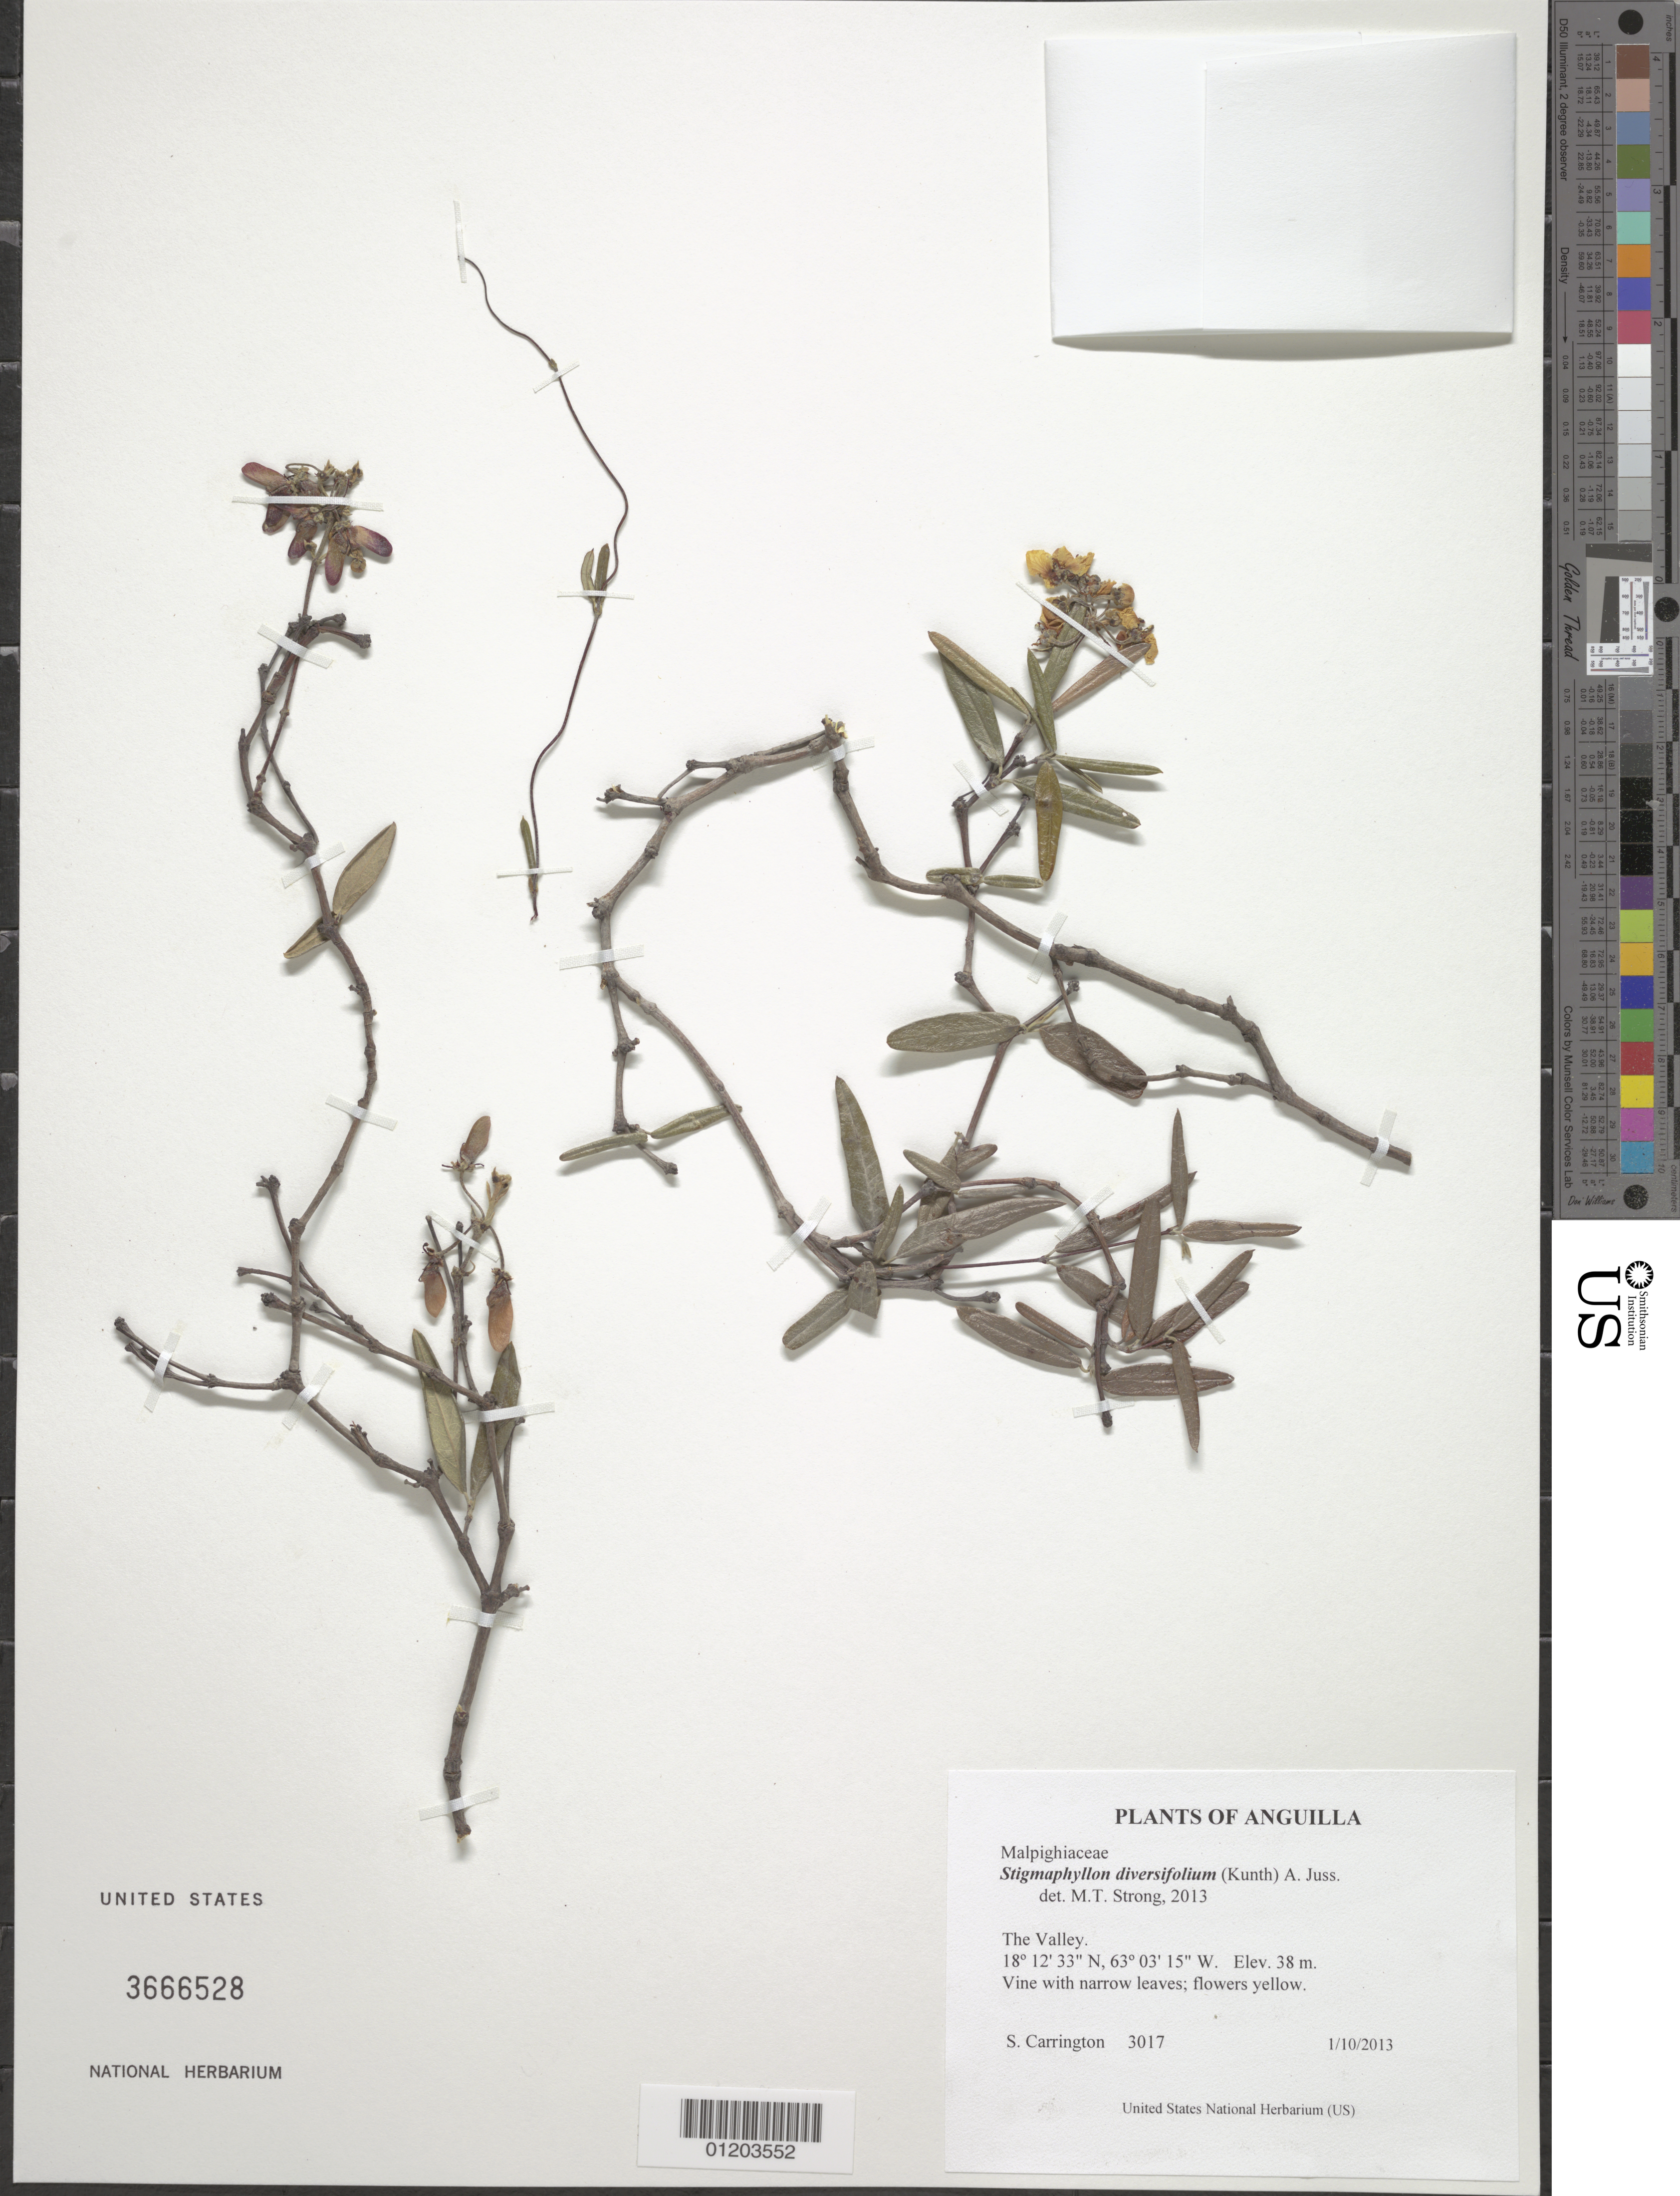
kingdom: Plantae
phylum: Tracheophyta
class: Magnoliopsida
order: Malpighiales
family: Malpighiaceae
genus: Stigmaphyllon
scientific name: Stigmaphyllon diversifolium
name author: (Kunth) A. Juss.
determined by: Strong, M. T., (US), Smithsonian Institution - National Museum of Natural History (UNITED STATES)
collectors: C. M. S. Carrington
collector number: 3017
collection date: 2013-01-10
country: Anguilla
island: Anguilla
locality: The Valley.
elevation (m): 38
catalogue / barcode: US 3666528